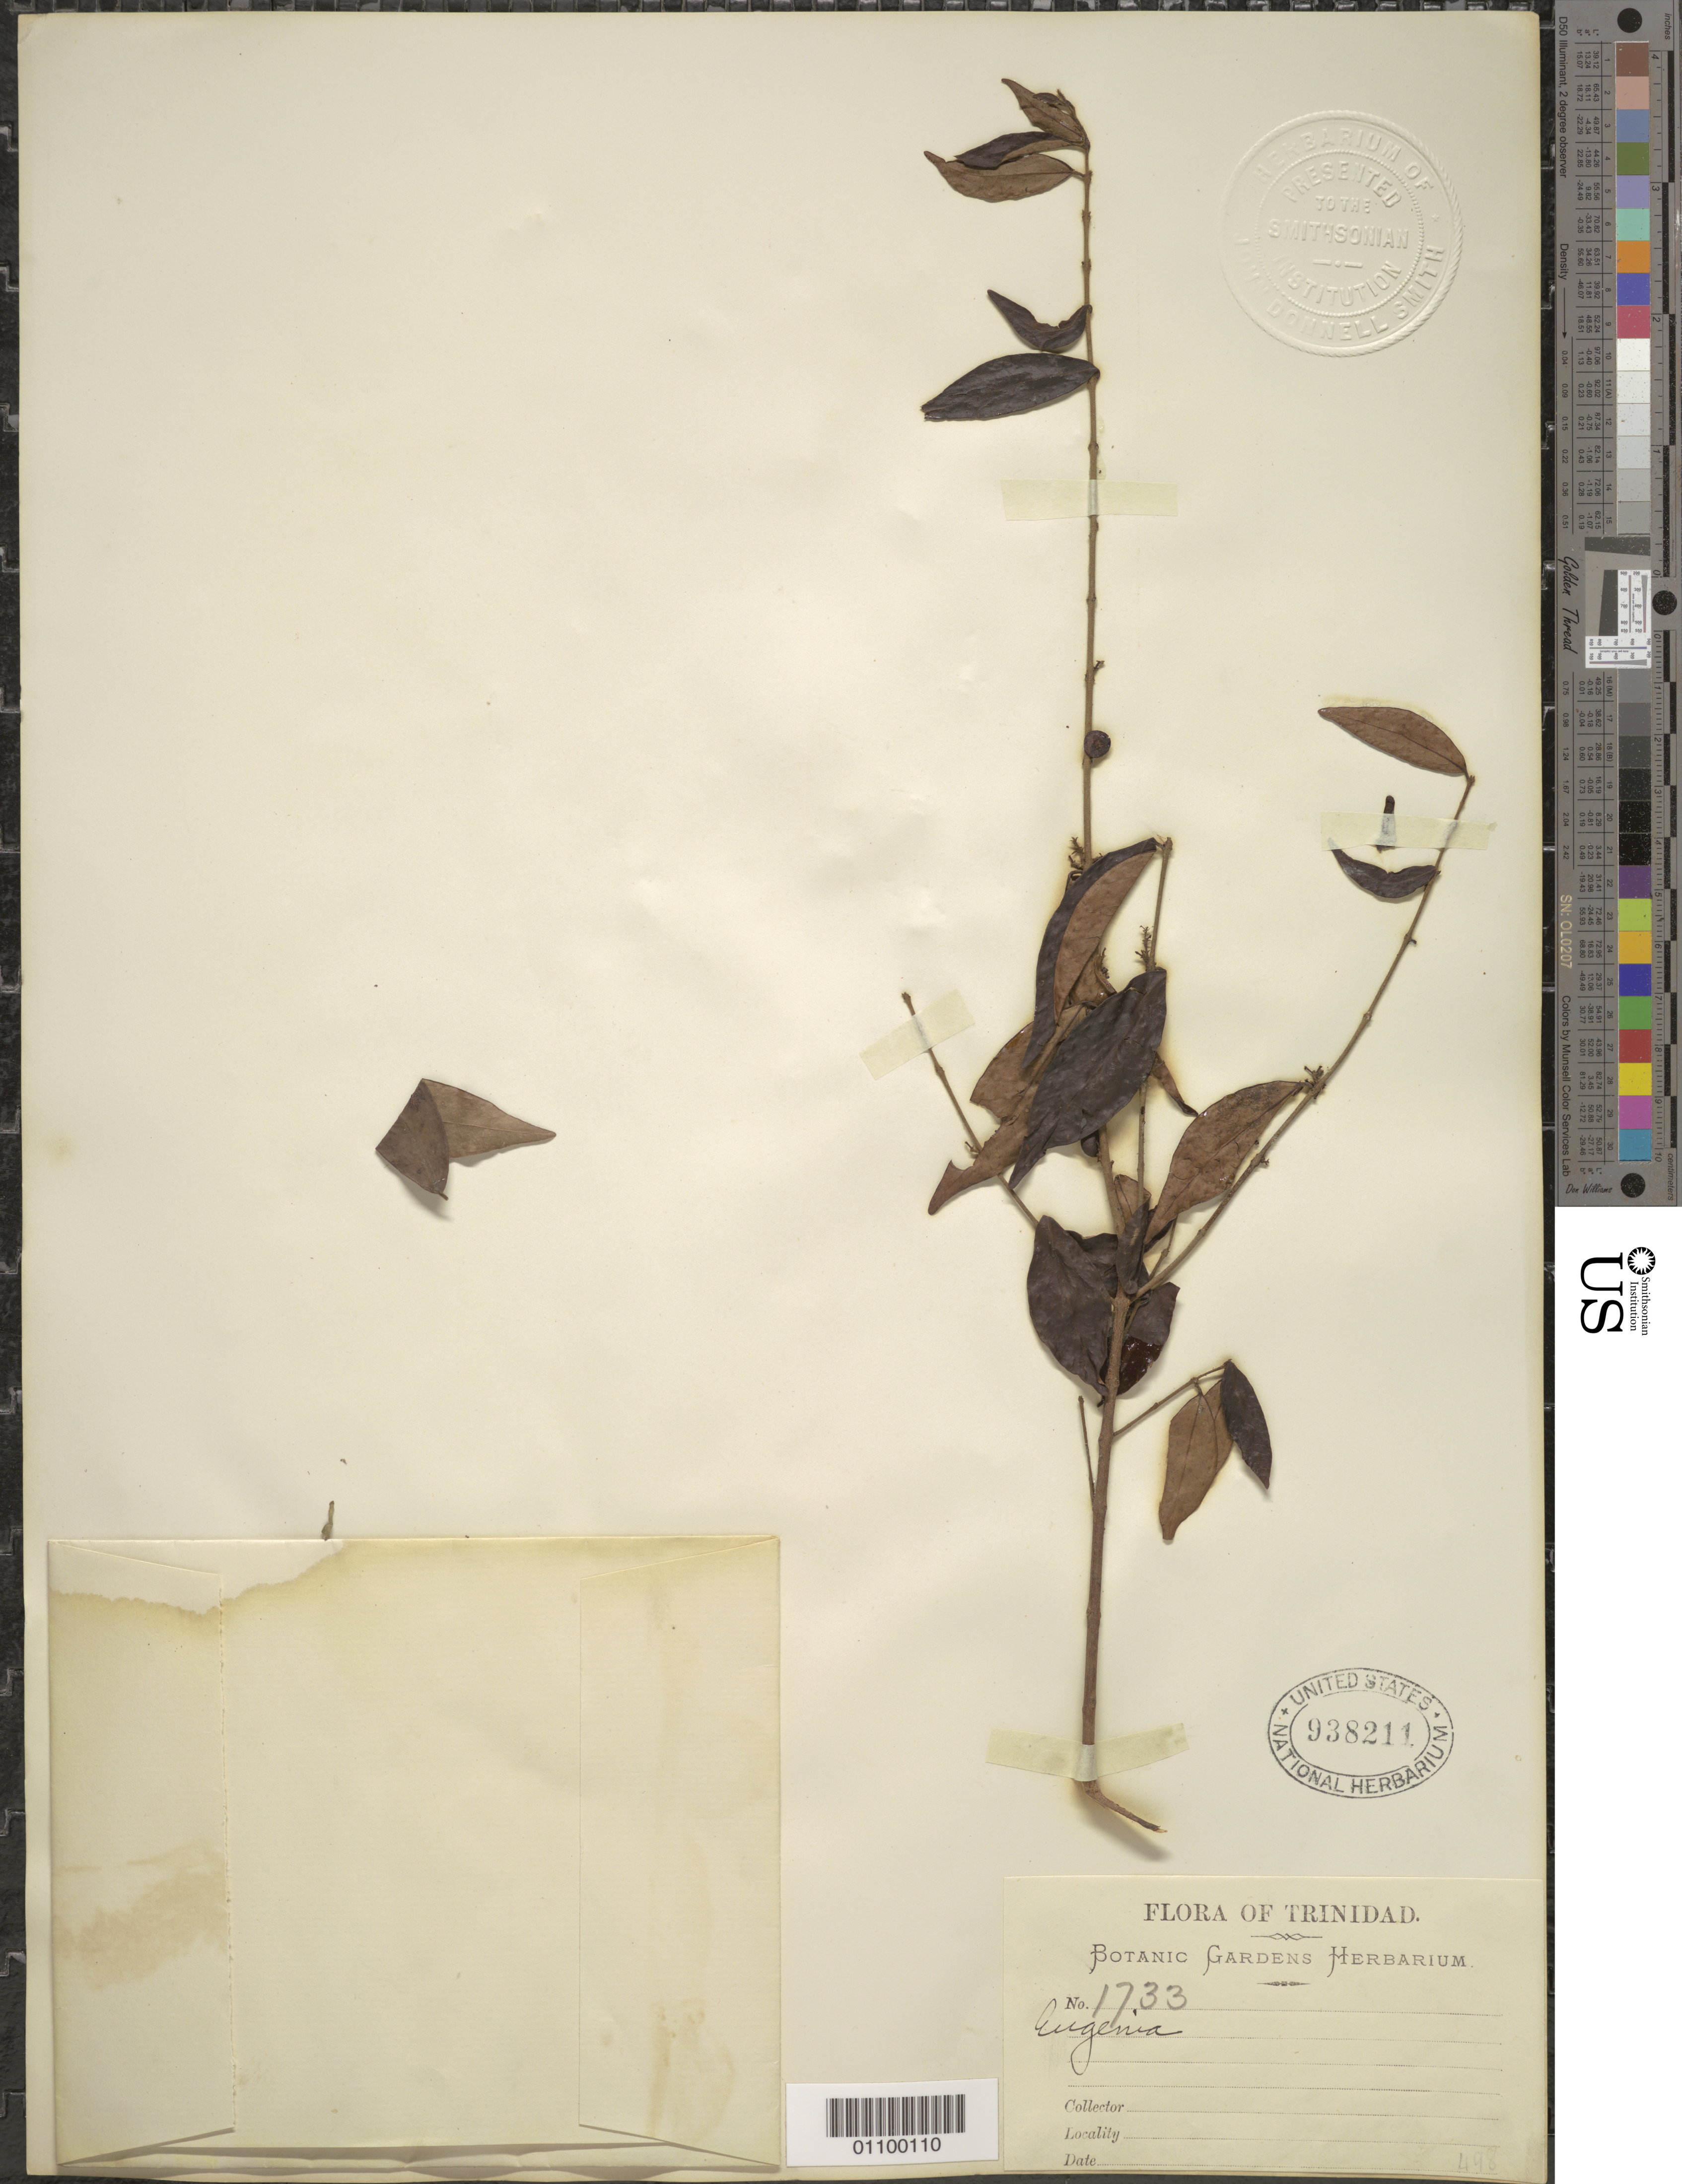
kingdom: Plantae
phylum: Tracheophyta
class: Magnoliopsida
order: Myrtales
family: Myrtaceae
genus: Eugenia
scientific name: Eugenia monticola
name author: (Sw.) DC.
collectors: Botanic Gardens Herbarium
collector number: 1733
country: Trinidad and Tobago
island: Trinidad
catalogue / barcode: US 938211